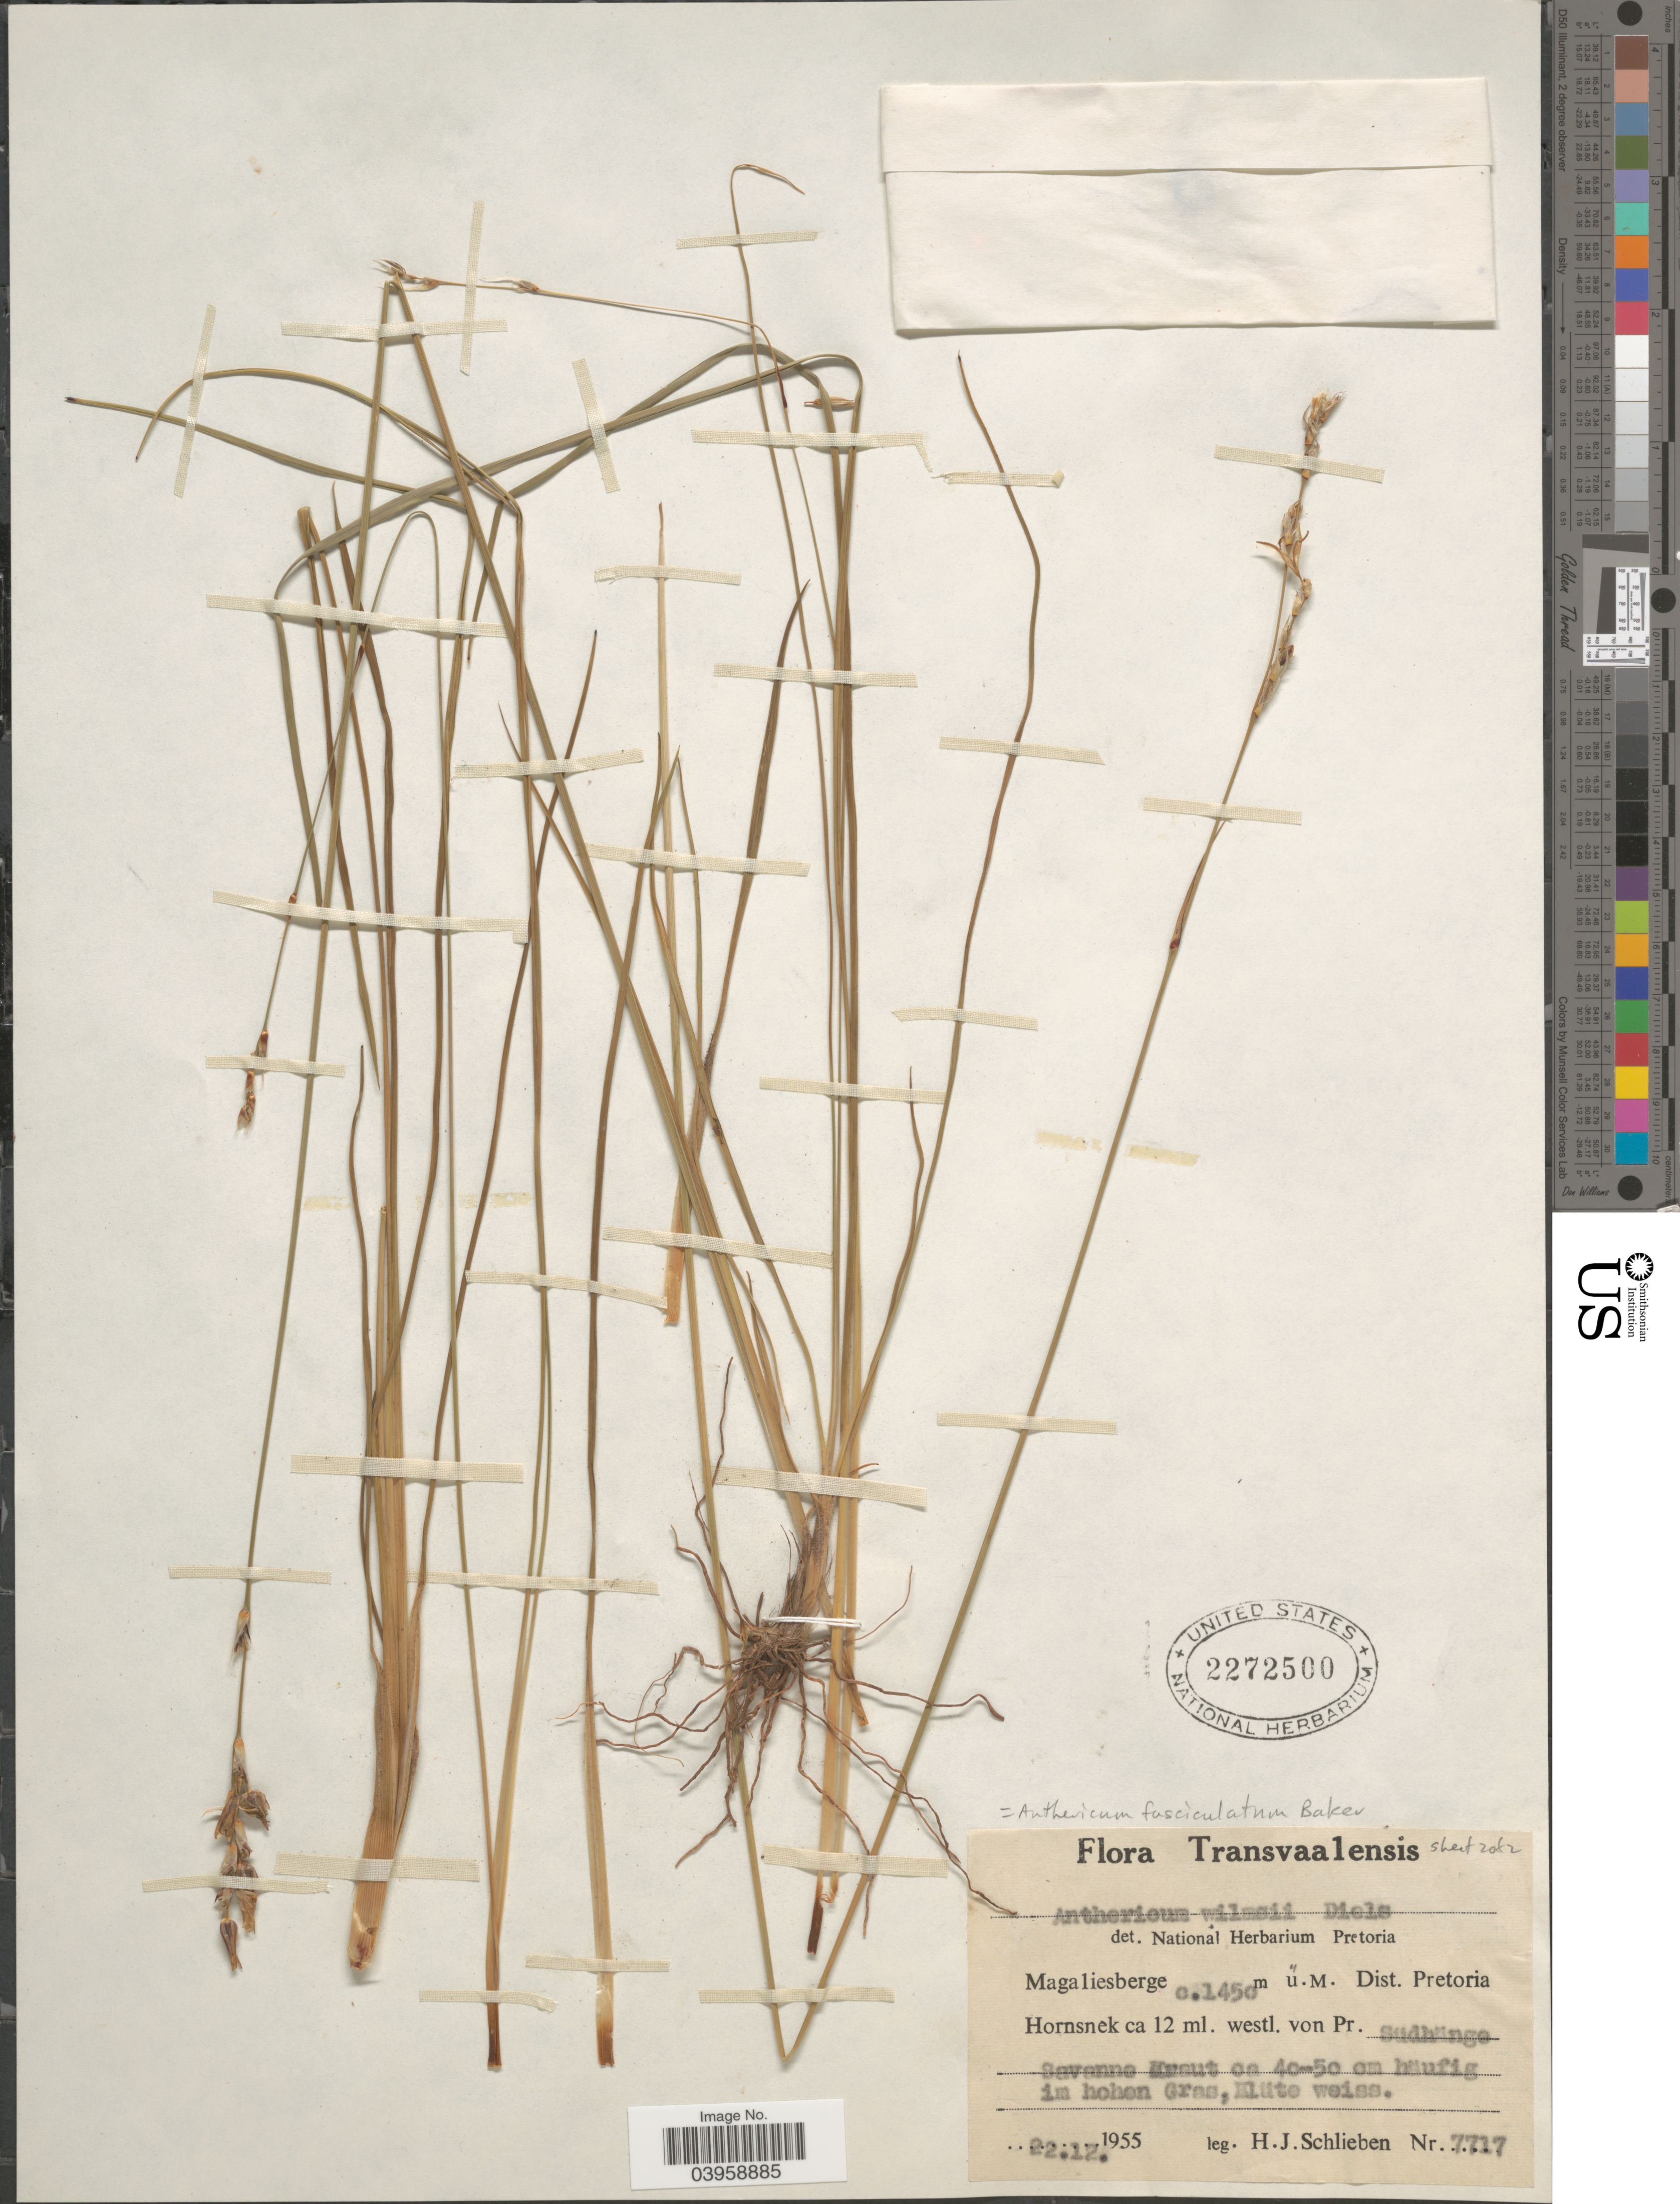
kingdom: Plantae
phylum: Tracheophyta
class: Liliopsida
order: Asparagales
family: Asparagaceae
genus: Anthericum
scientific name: Anthericum fasciculatum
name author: Baker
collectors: H. J. Schlieben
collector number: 7717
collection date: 1955-12-22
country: South Africa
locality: Transvaalensis. Magaliesberge. Dist. Pretoria Hornsnek ca 12 ml. westl. von Pr. Südhänge Savanne, Kraut ca 40-50 cm häufig im hohen Gras, Blüte weiss.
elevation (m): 1450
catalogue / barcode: US 2272500